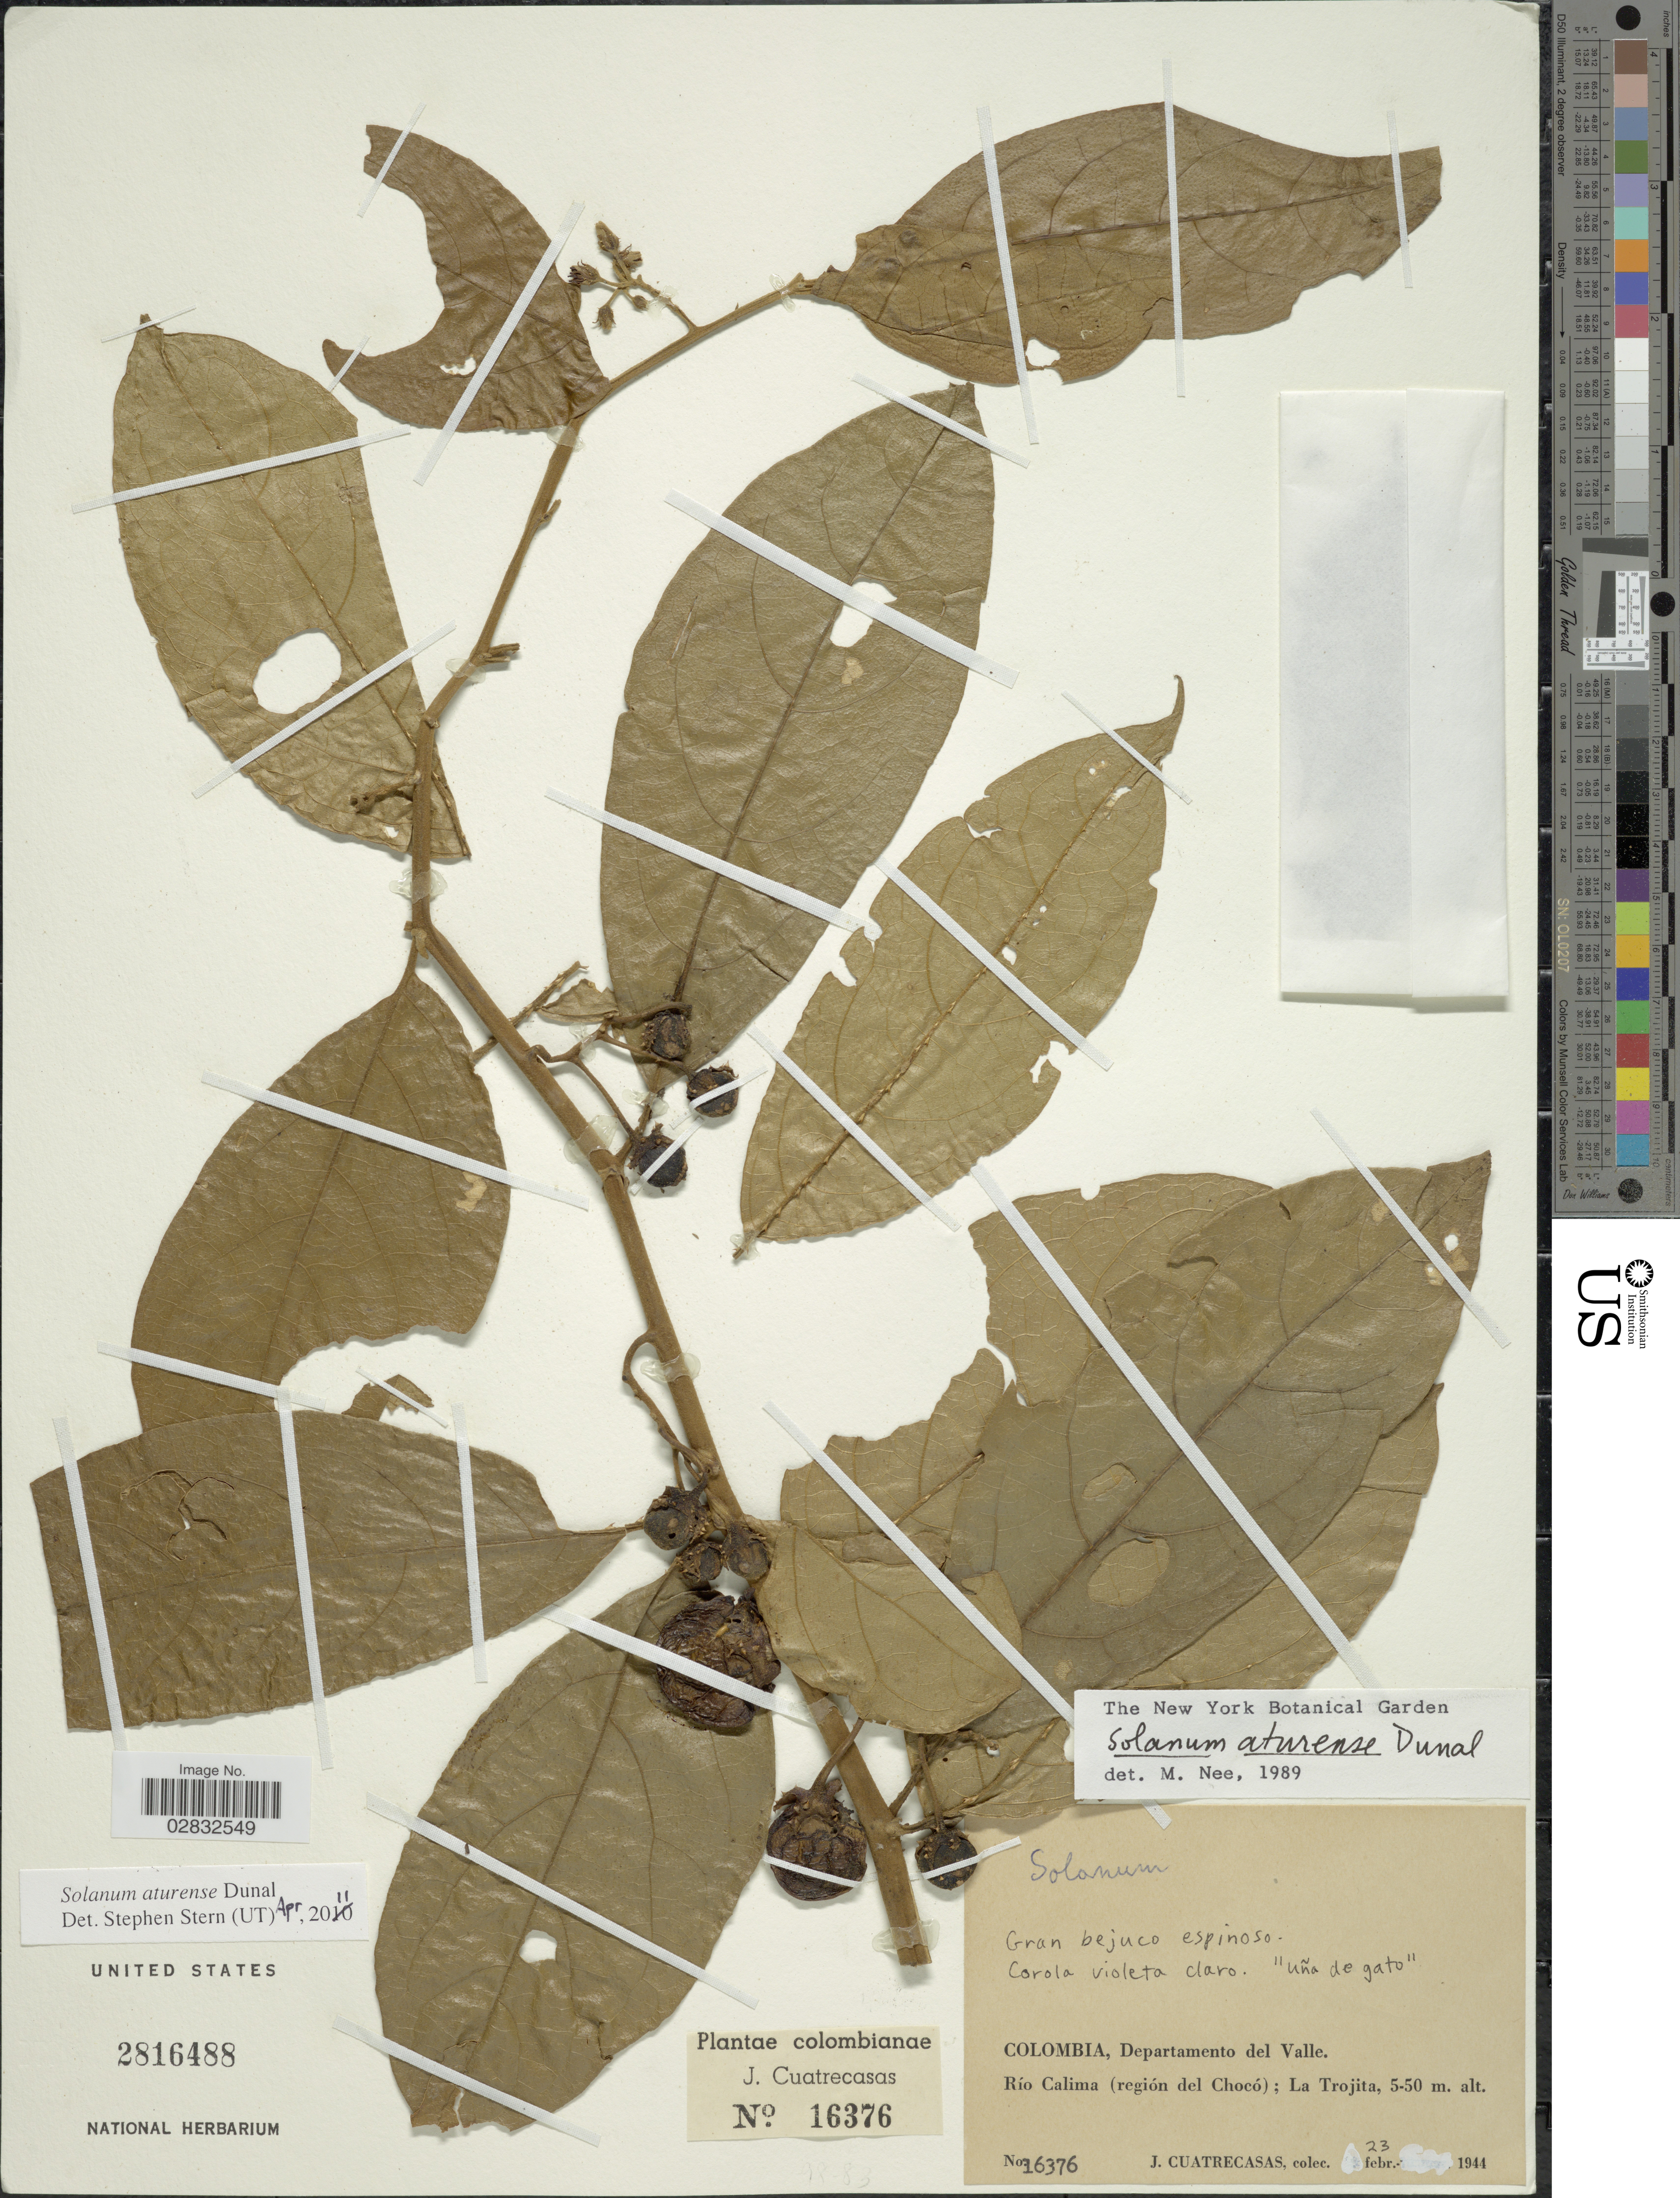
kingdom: Plantae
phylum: Tracheophyta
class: Magnoliopsida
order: Solanales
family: Solanaceae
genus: Solanum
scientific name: Solanum aturense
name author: Humb. & Bonpl. ex Dunal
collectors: J. Cuatrecasas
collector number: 16376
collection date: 1944-02-23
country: Colombia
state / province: Valle del Cauca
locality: Departamento del Valle, Río Calima (región del Chocó), La Trojita.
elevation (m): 5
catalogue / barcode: US 2816488